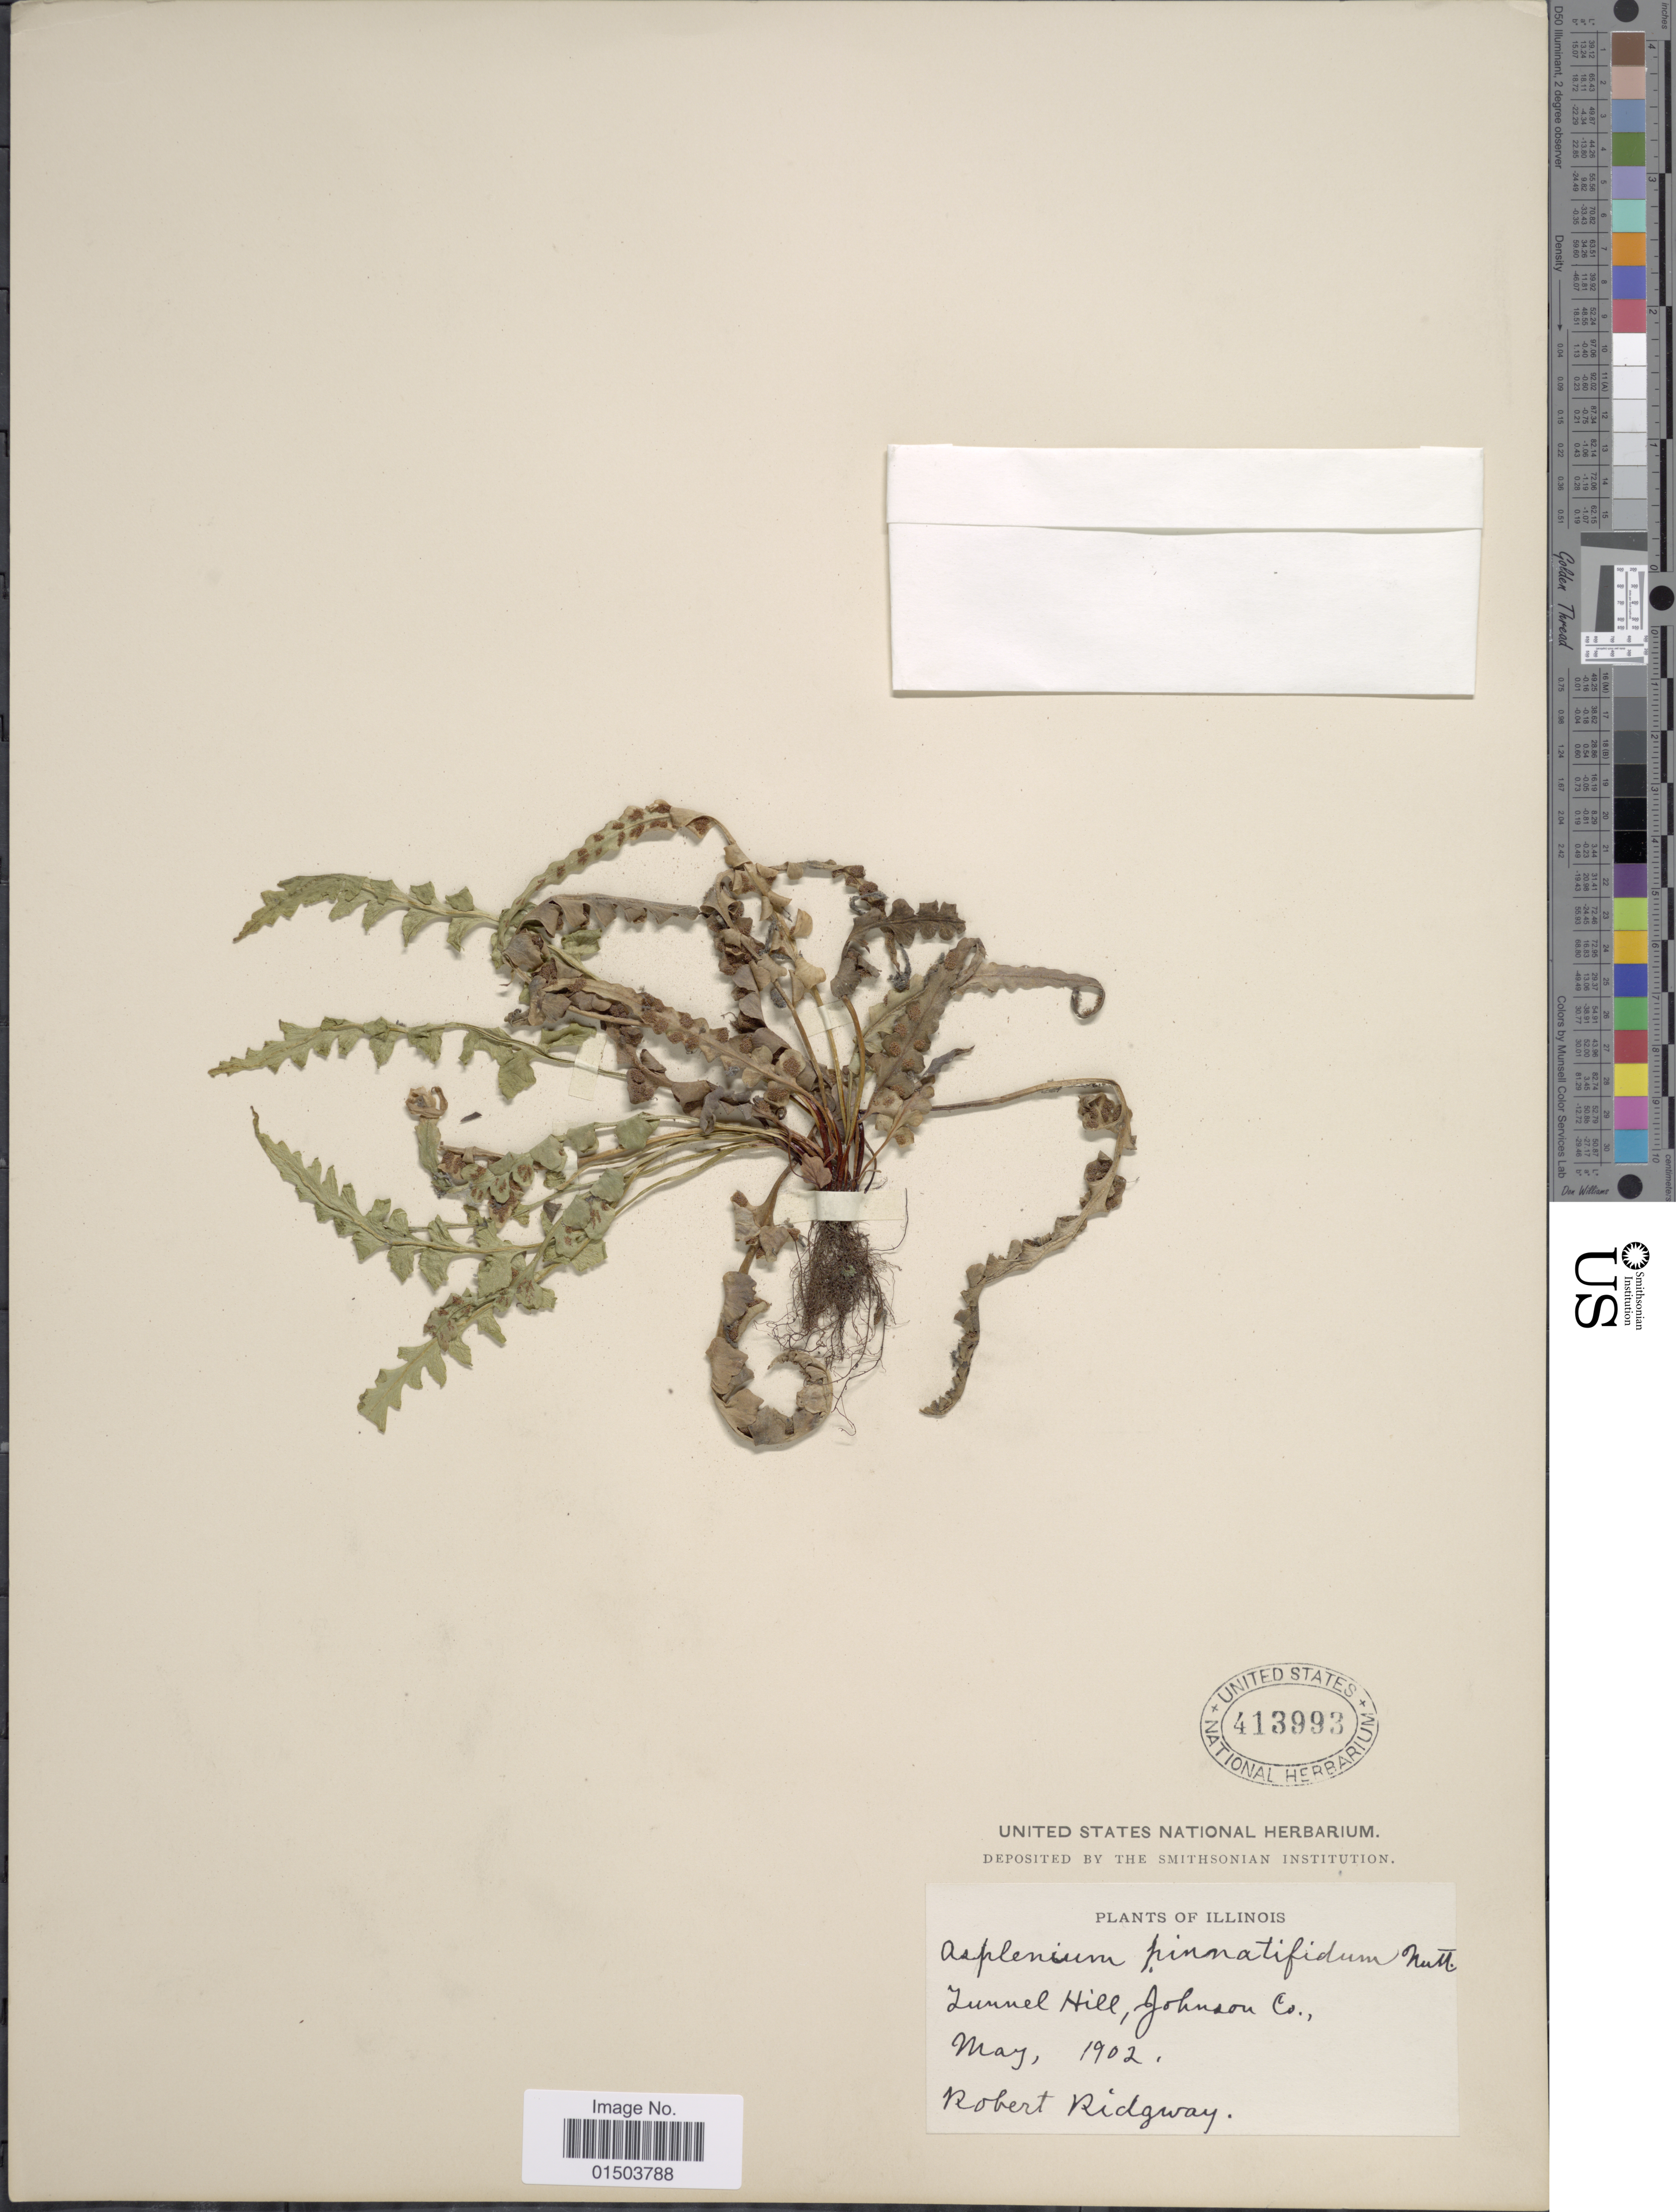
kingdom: Plantae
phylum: Tracheophyta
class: Polypodiopsida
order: Polypodiales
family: Aspleniaceae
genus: Asplenium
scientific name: Asplenium pinnatifidum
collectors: R. Ridgway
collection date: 1902-05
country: United States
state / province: Illinois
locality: Tunnel Hill, Johnson Co.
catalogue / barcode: US 413993